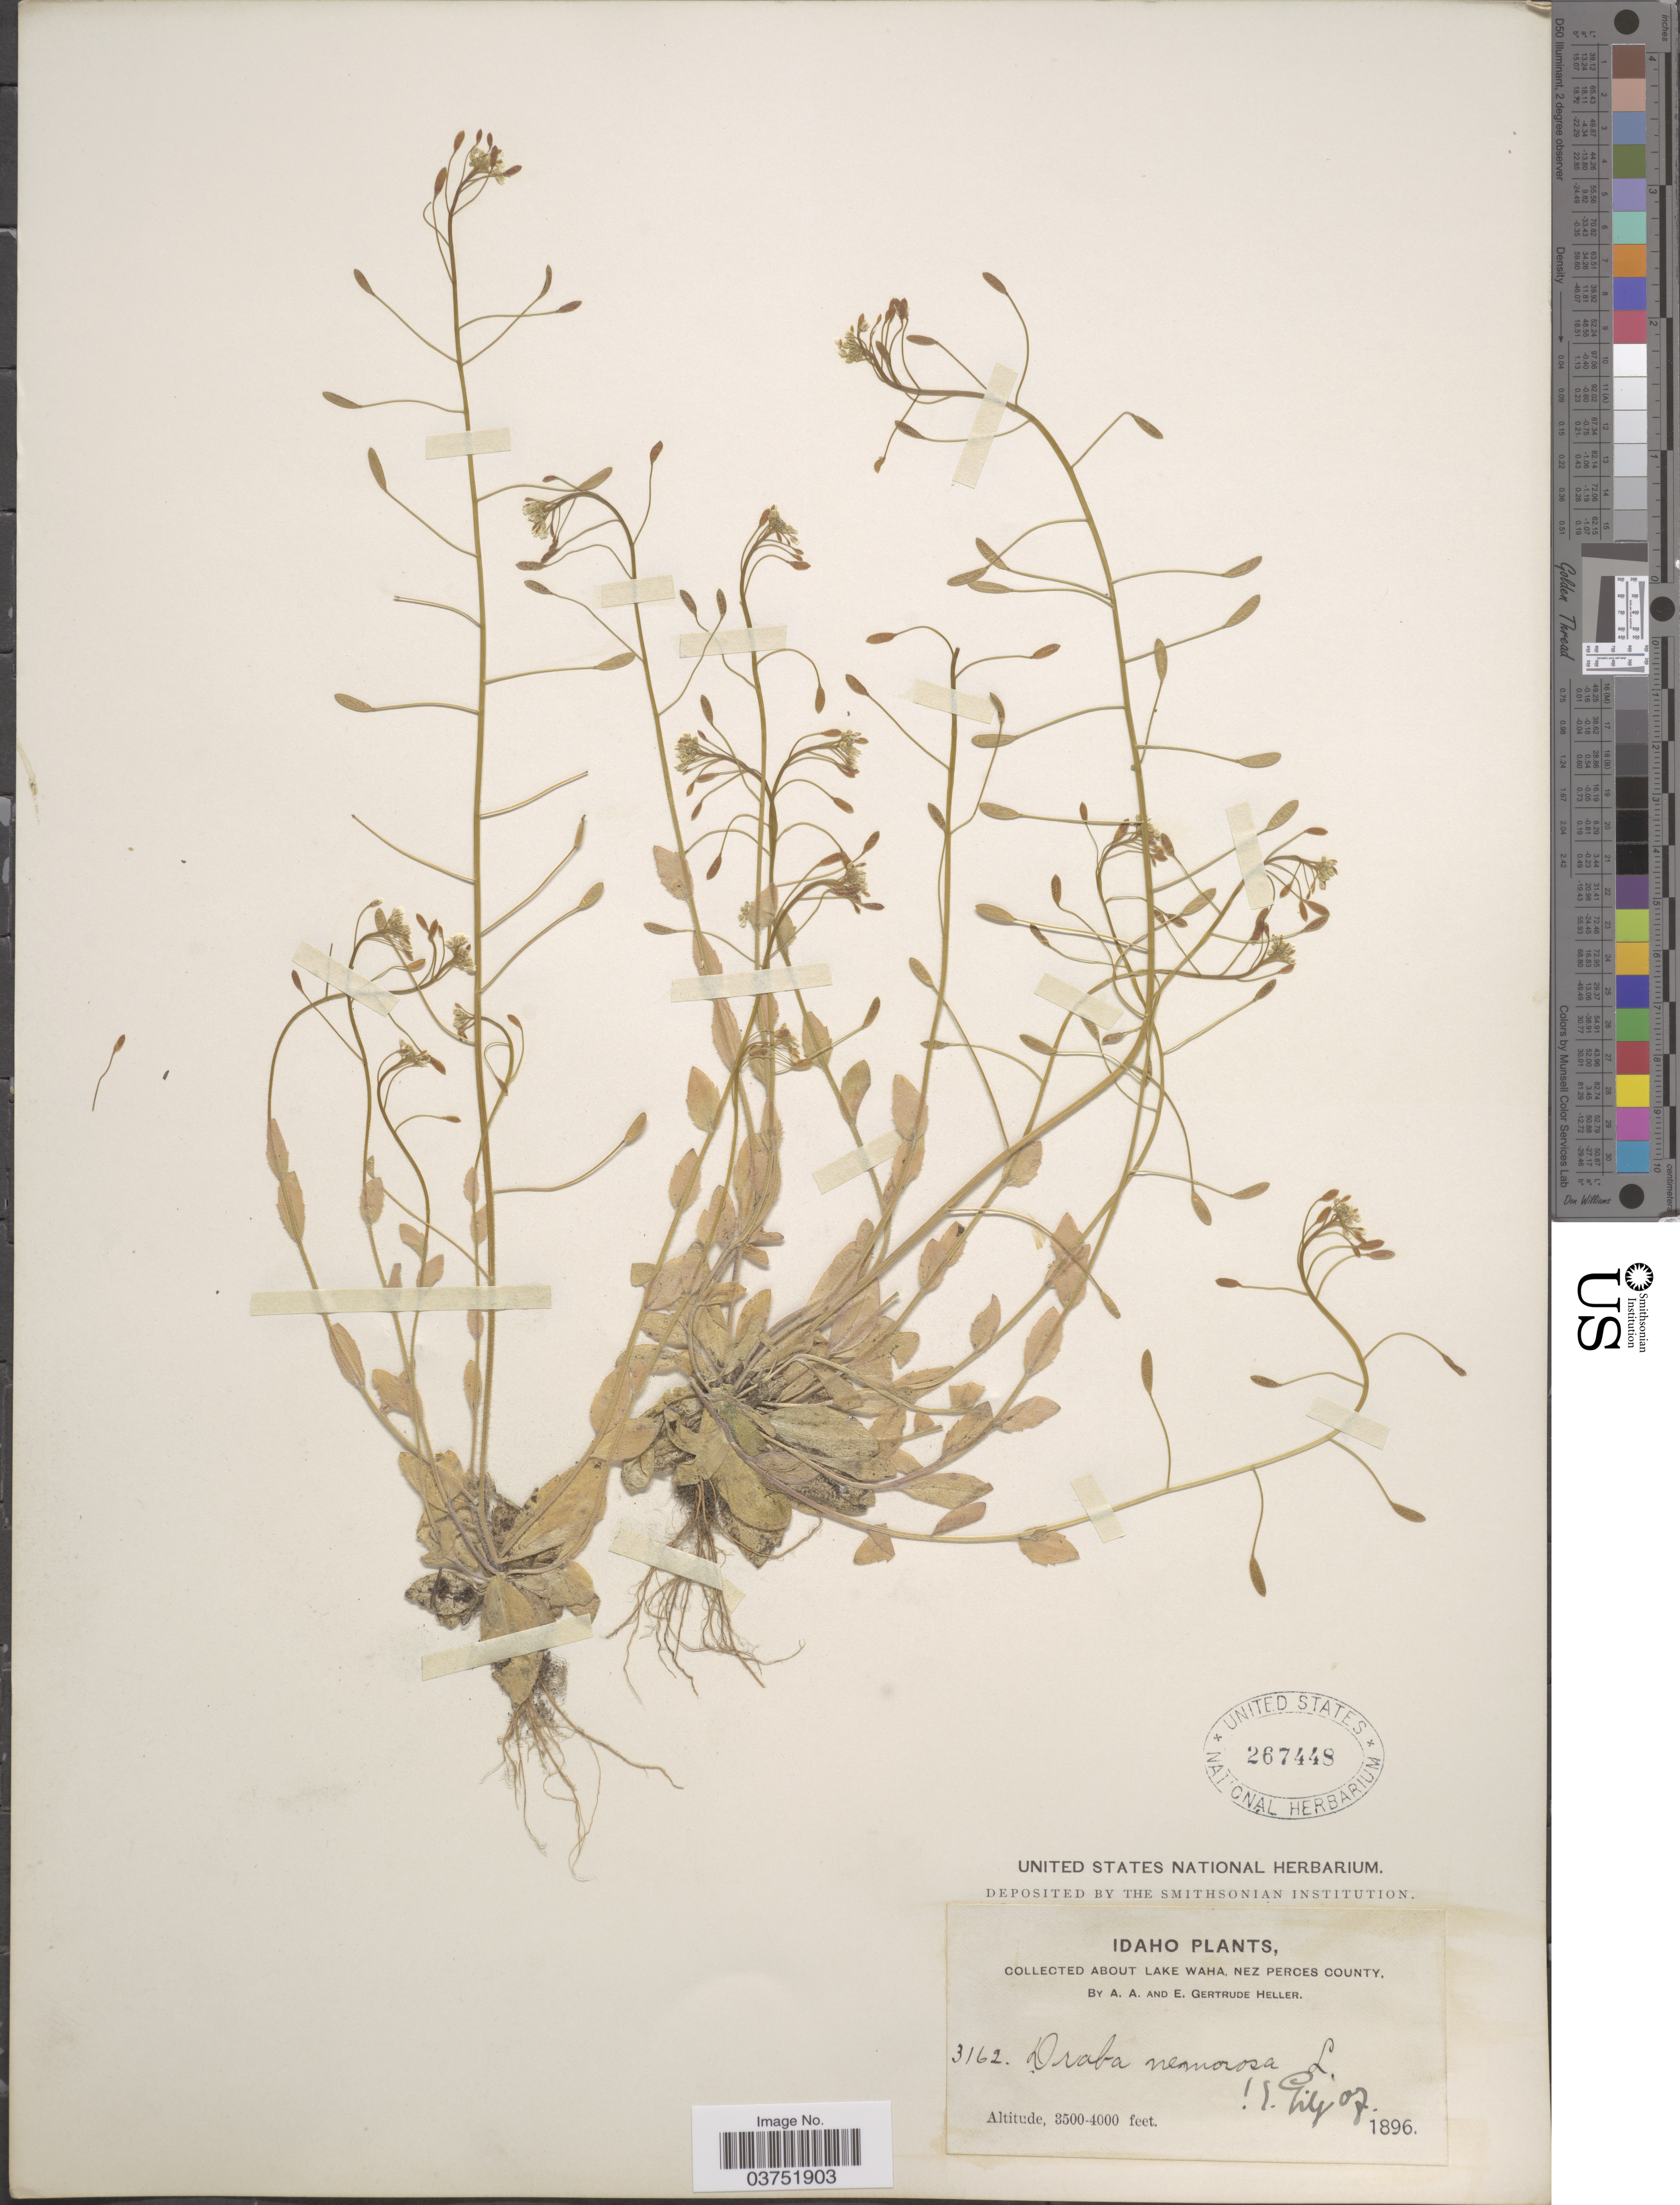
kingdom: Plantae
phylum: Tracheophyta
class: Magnoliopsida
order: Brassicales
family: Brassicaceae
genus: Draba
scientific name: Draba nemorosa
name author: L.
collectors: A. A. Heller & E. G. Heller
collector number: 3162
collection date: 1896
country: United States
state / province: Idaho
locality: Lake Waha, Nez Perces County.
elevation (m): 1067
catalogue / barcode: US 267448